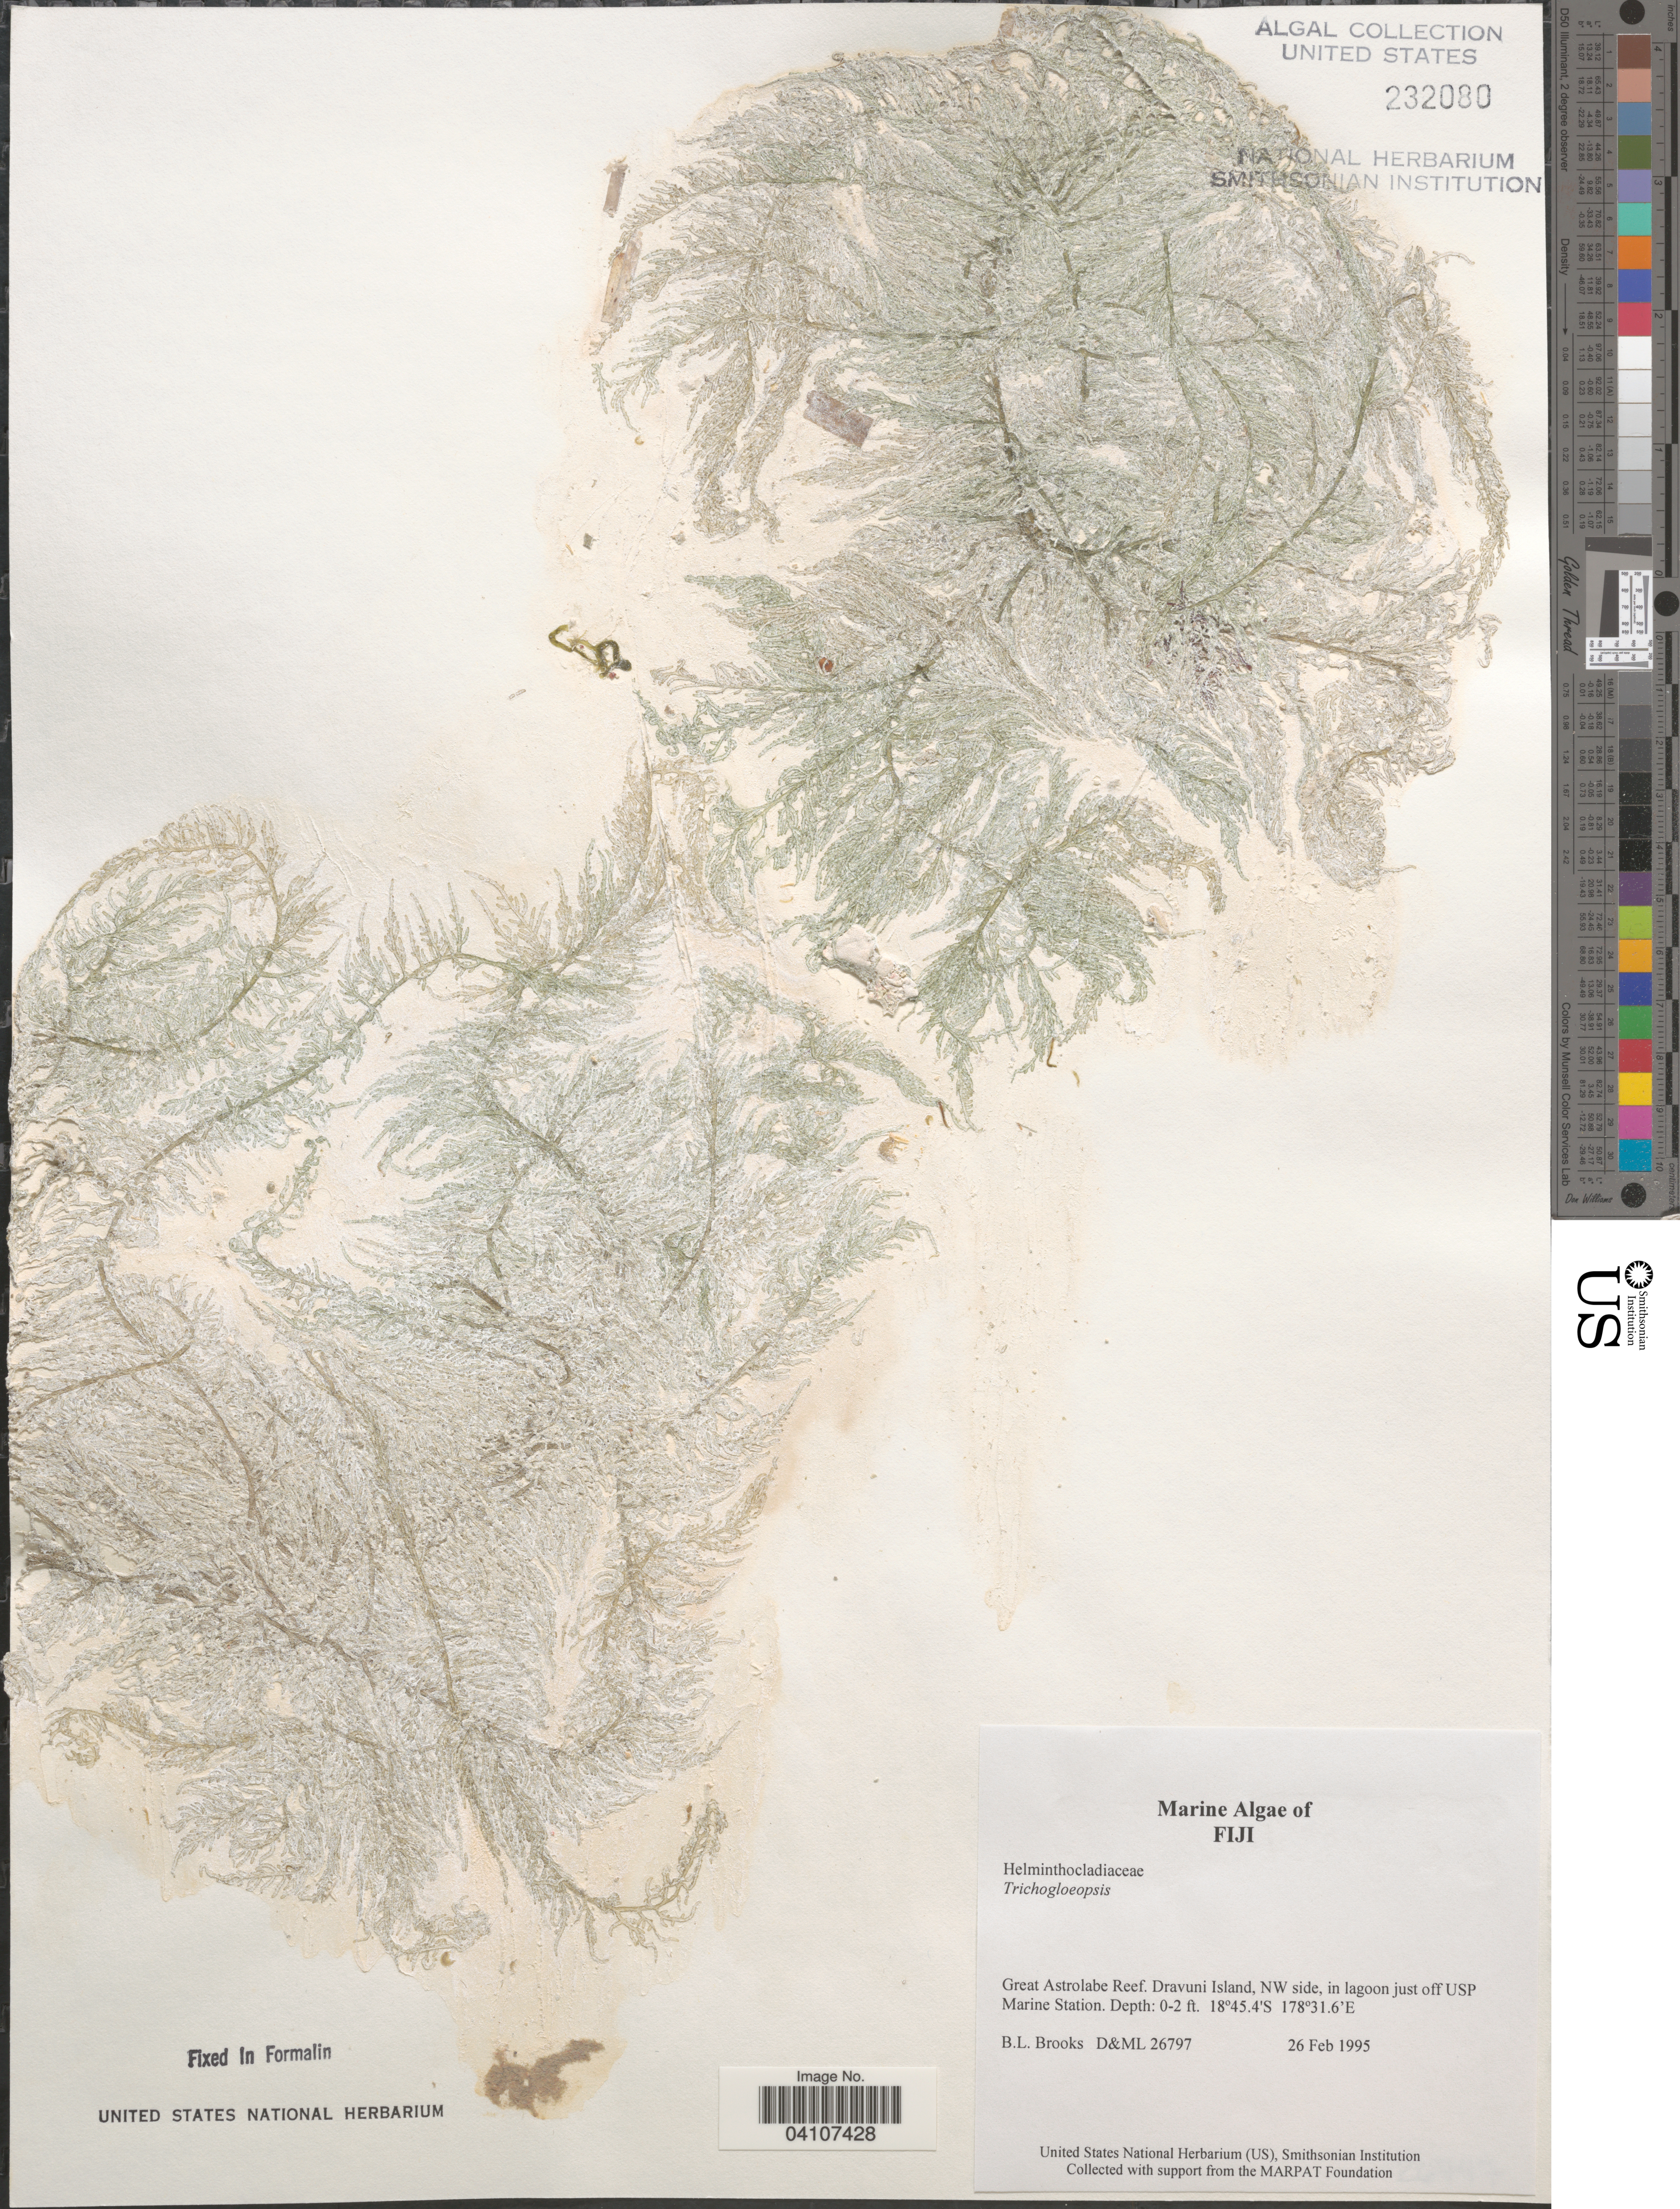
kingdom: Plantae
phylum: Rhodophyta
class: Florideophyceae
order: Nemaliales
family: Liagoraceae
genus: Trichogloeopsis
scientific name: Trichogloeopsis sp.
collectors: B. Brooks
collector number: D&ML 26797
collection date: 1995-02-26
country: Fiji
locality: Great Astrolabe Reef. Dravuni Island, NW side, in lagoon just off USP Marine Station.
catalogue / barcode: US 232080